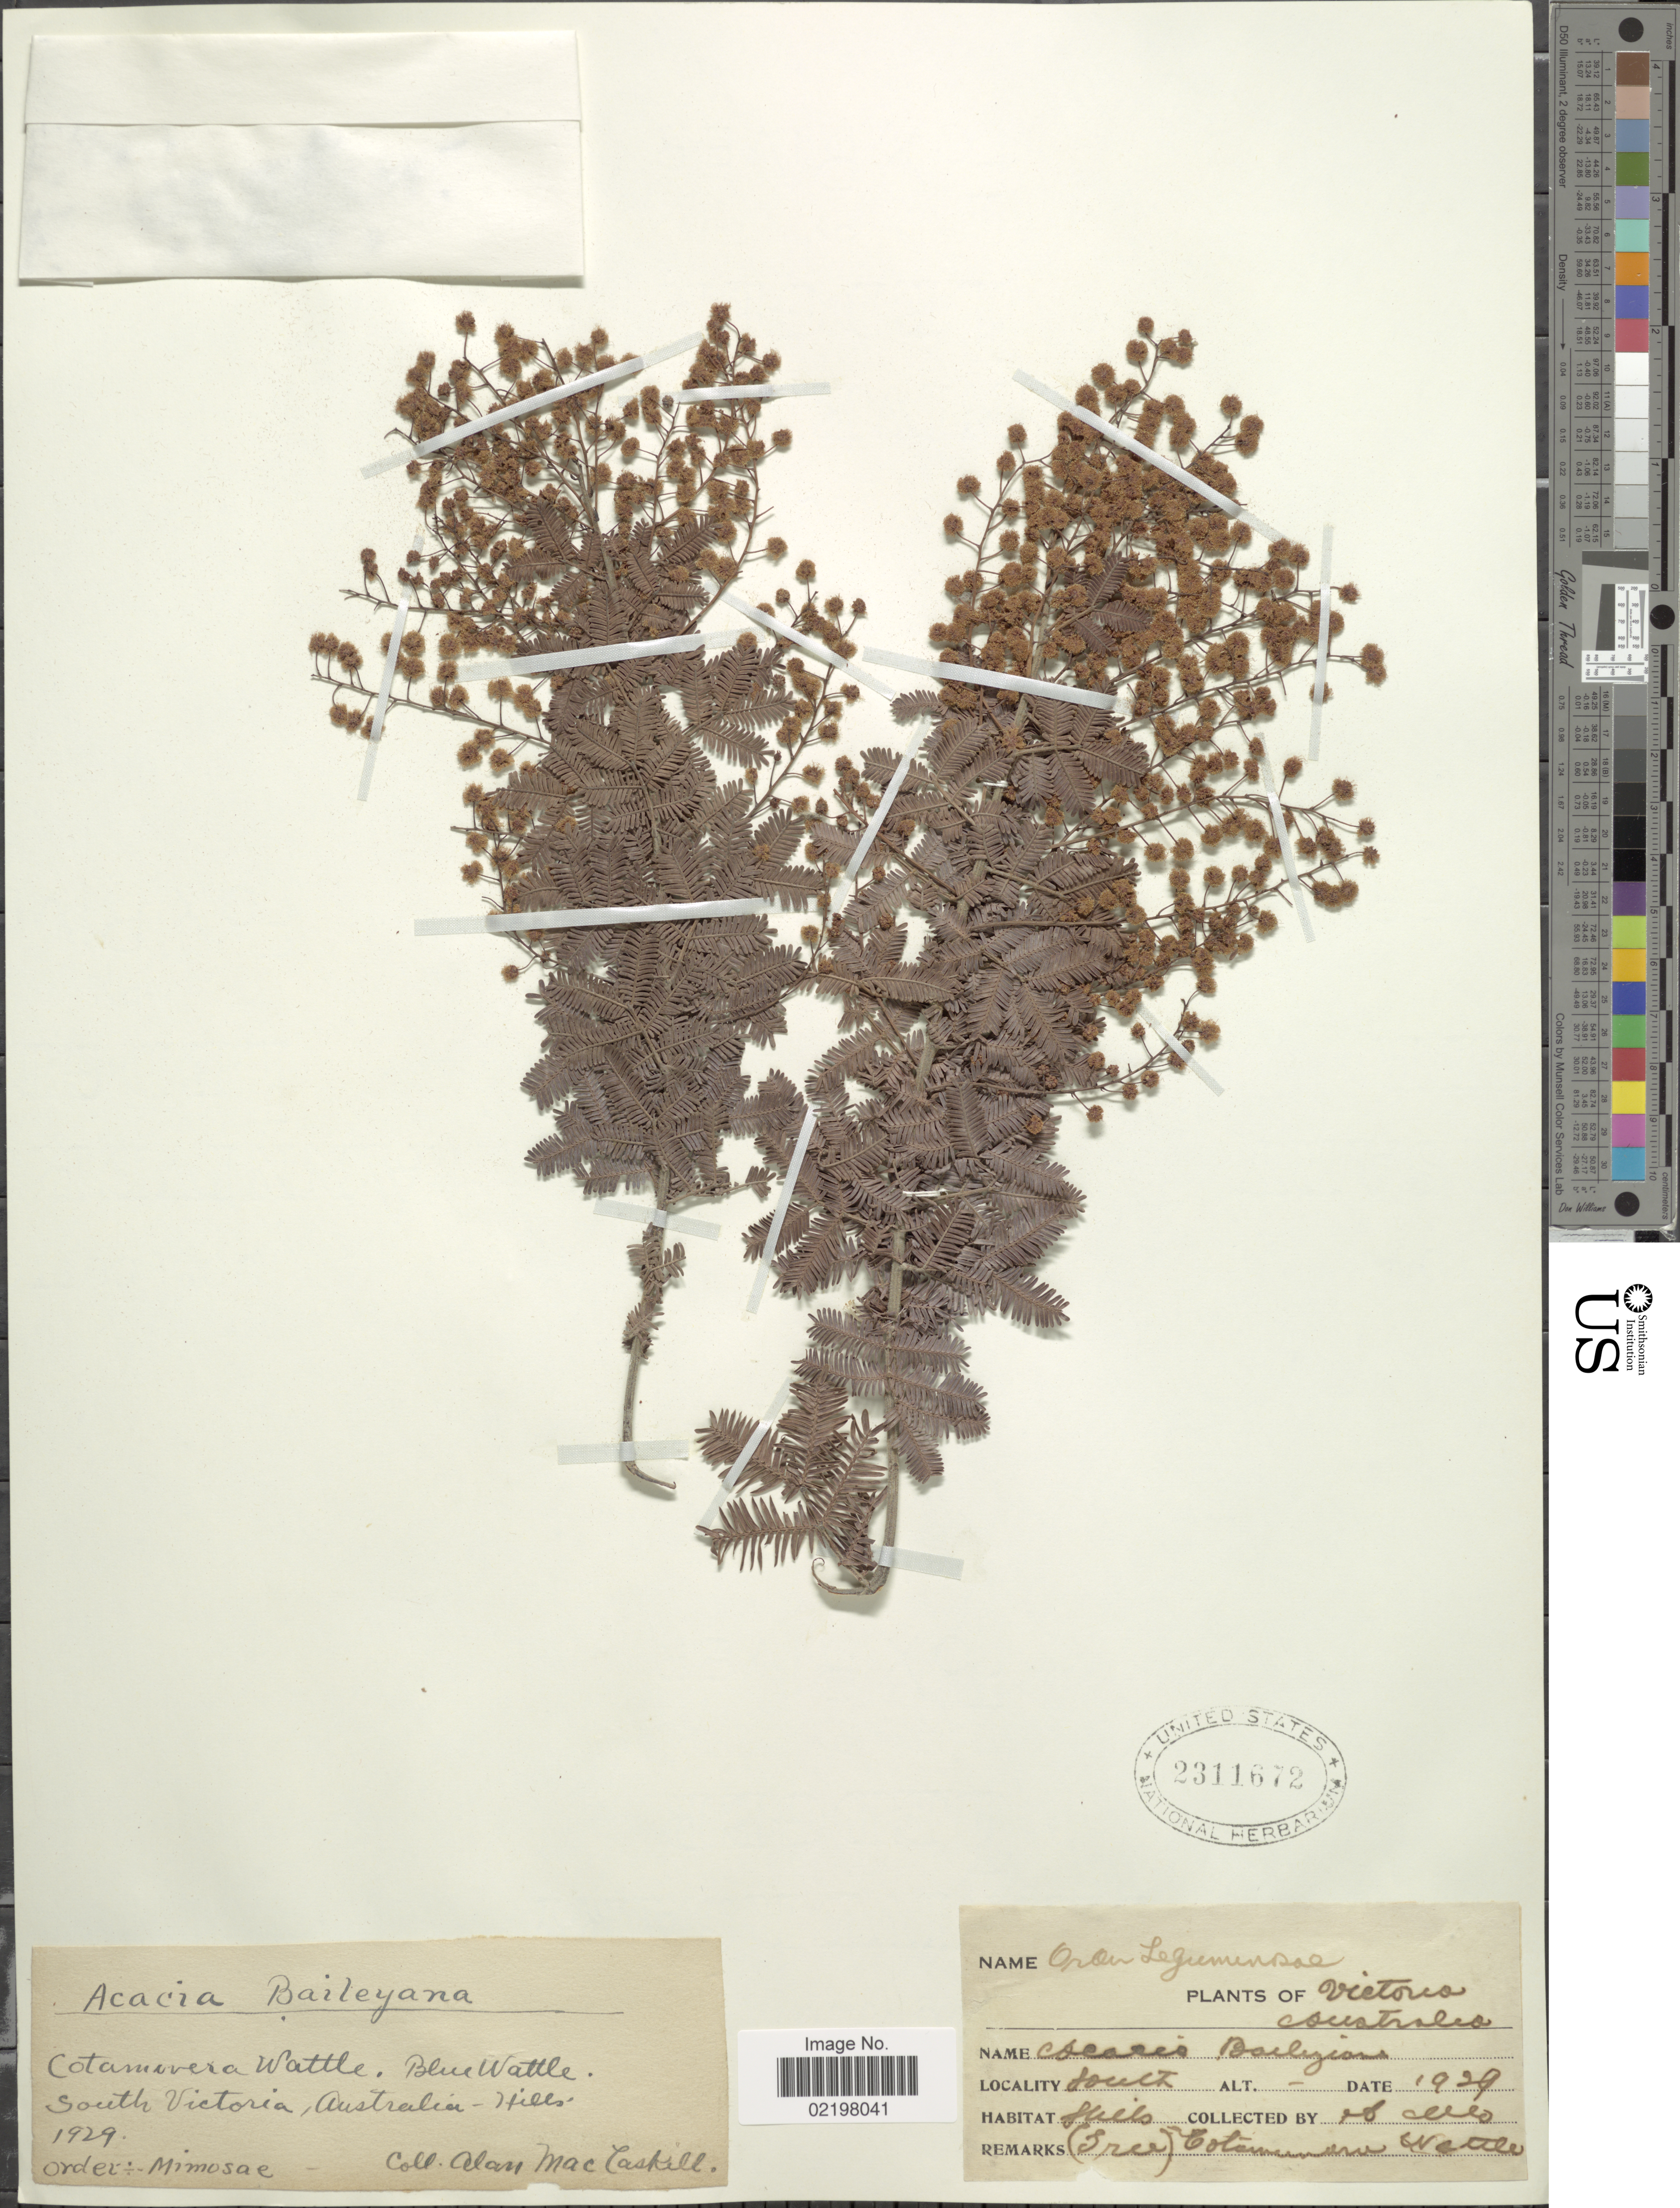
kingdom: Plantae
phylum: Tracheophyta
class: Magnoliopsida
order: Fabales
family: Fabaceae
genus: Acacia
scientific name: Acacia baileyana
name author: F. Muell.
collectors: A. MacCaskill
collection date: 1929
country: Australia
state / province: Victoria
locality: Cotanovera Wattle, Blue Wattle, South Victoria Australia Hills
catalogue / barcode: US 2311672